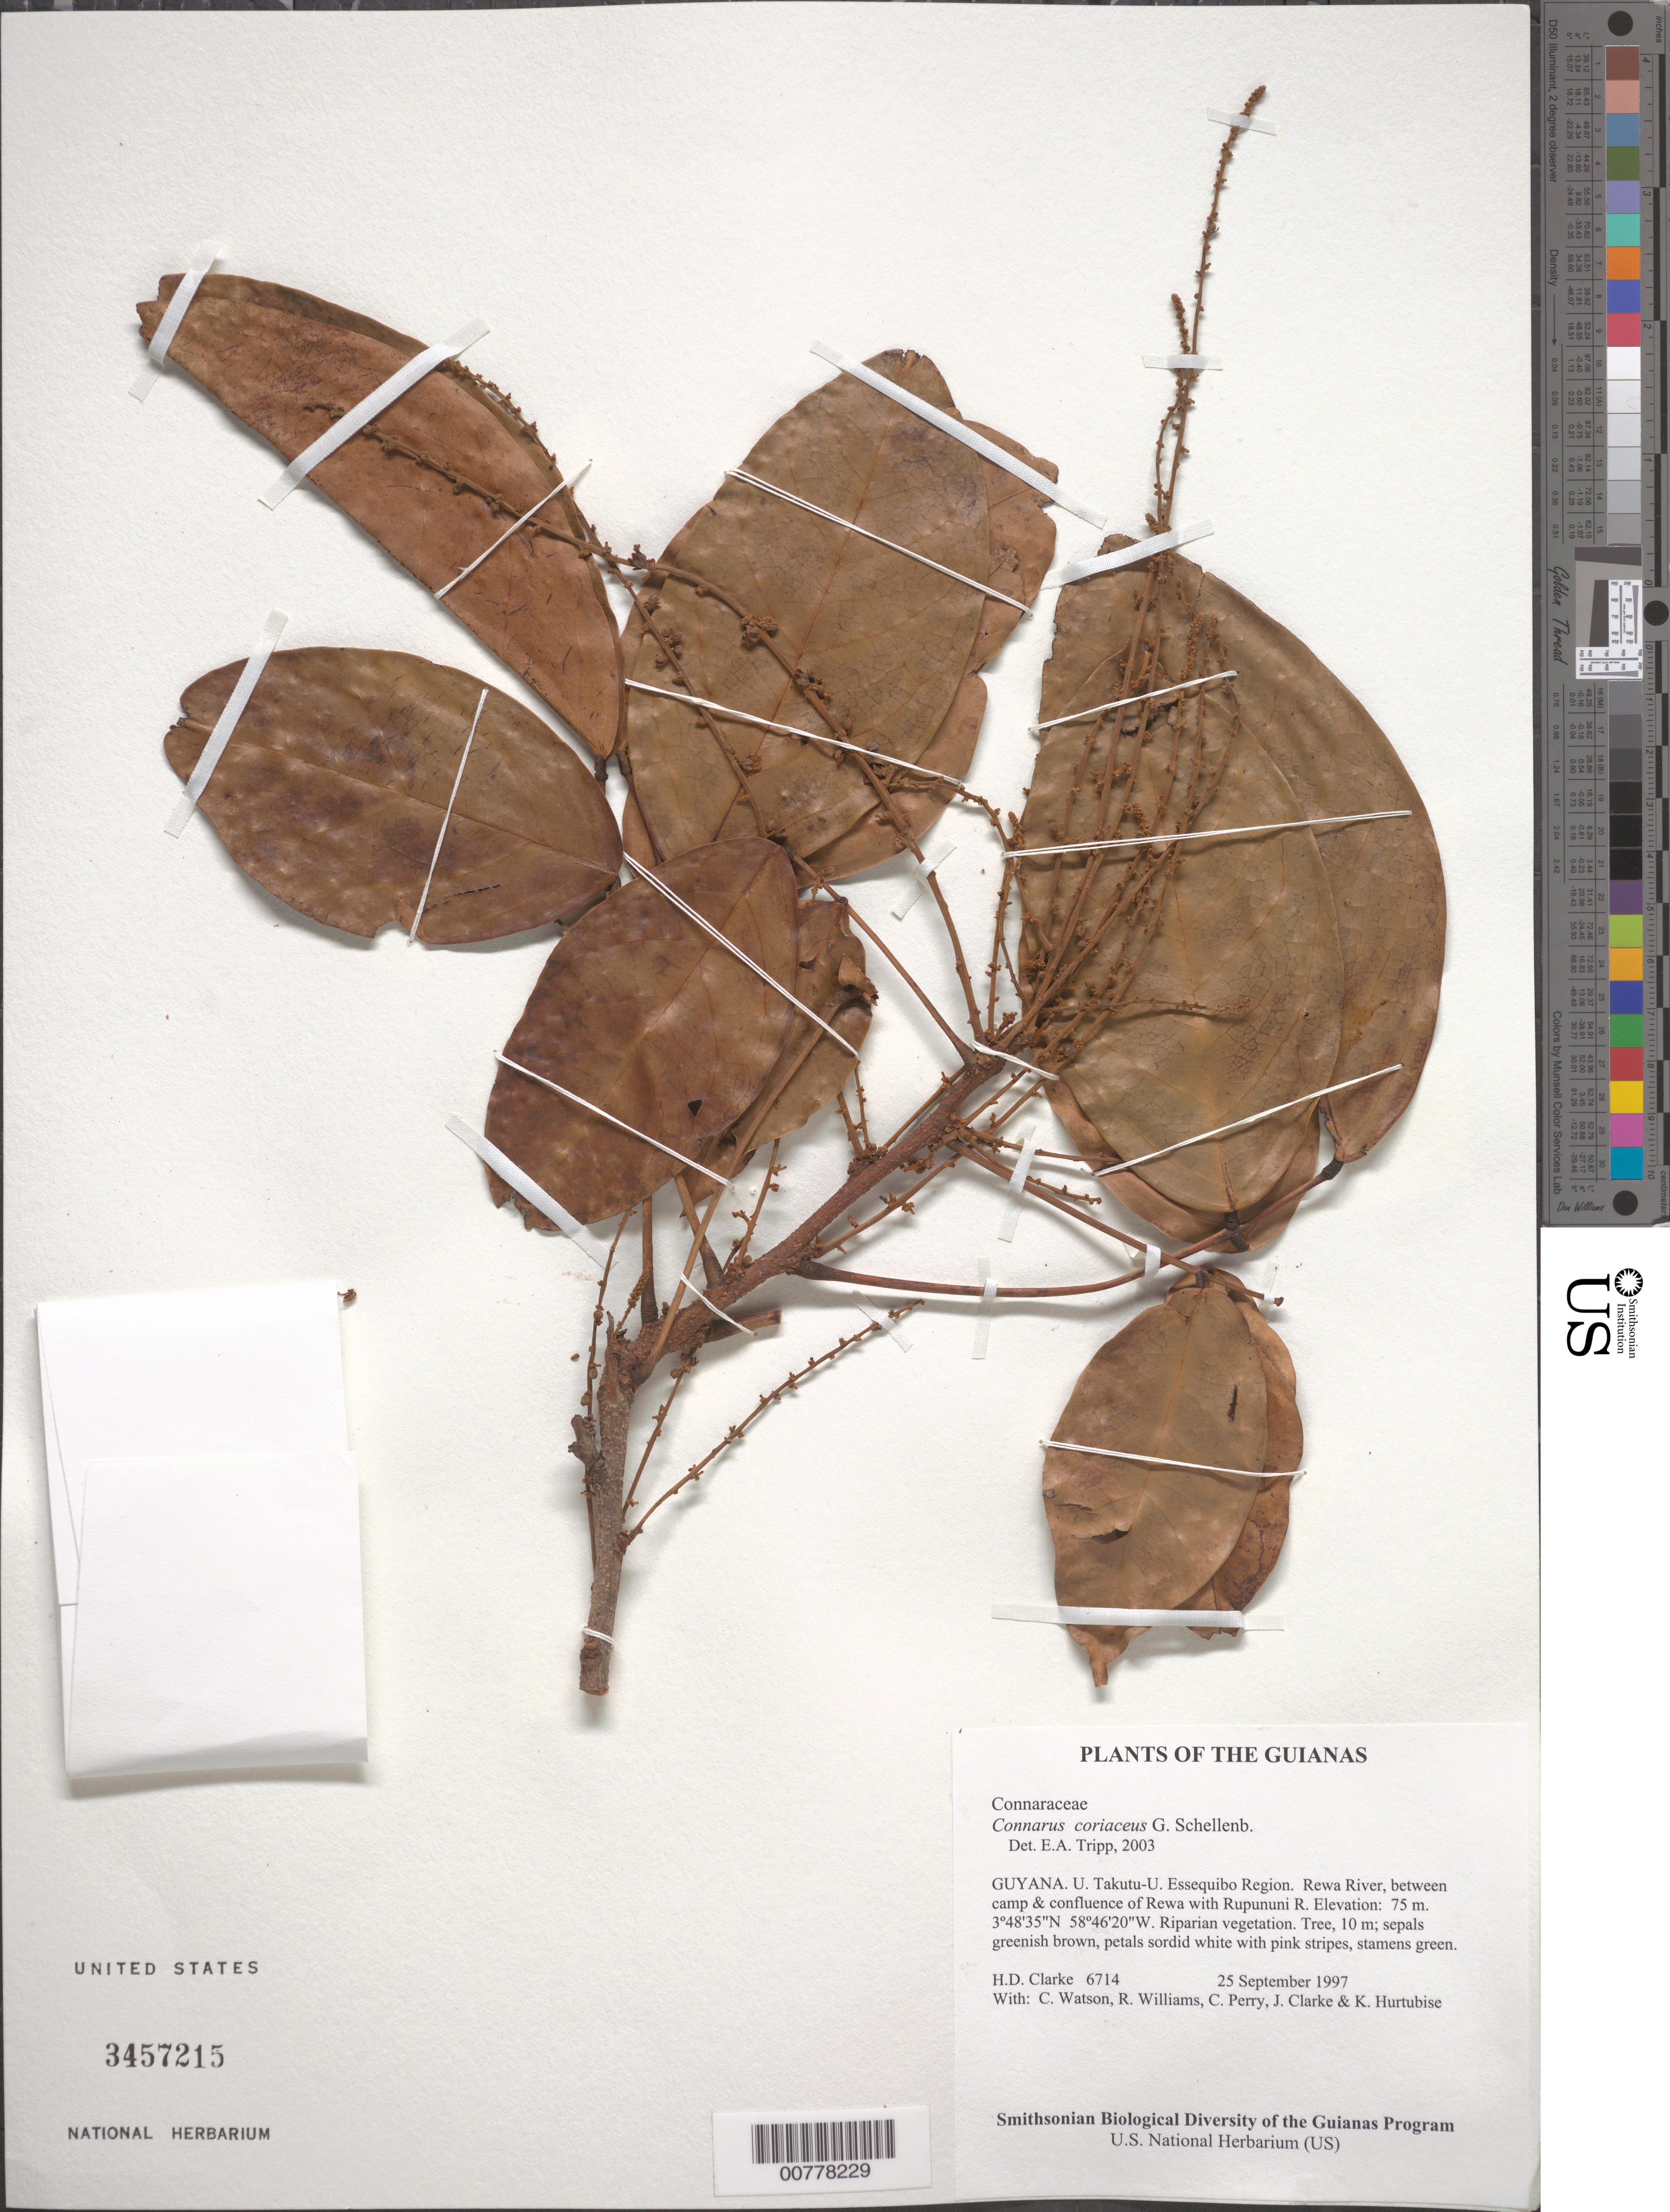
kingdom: Plantae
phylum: Tracheophyta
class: Magnoliopsida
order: Oxalidales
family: Connaraceae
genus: Connarus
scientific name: Connarus coriaceus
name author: G. Schellenb.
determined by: Tripp, Erin A.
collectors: H. D. Clarke, C. Watson, R. Williams, C. Perry, J. Clarke & K. Hurtubise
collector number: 6714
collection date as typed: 25 September 1997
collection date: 1997-09-25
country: Guyana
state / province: U. Takutu-U. Essequibo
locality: Rewa River, between camp & confluence of Rewa with Rupununi R.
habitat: Riparian vegetation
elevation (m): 75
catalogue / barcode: US 3457215